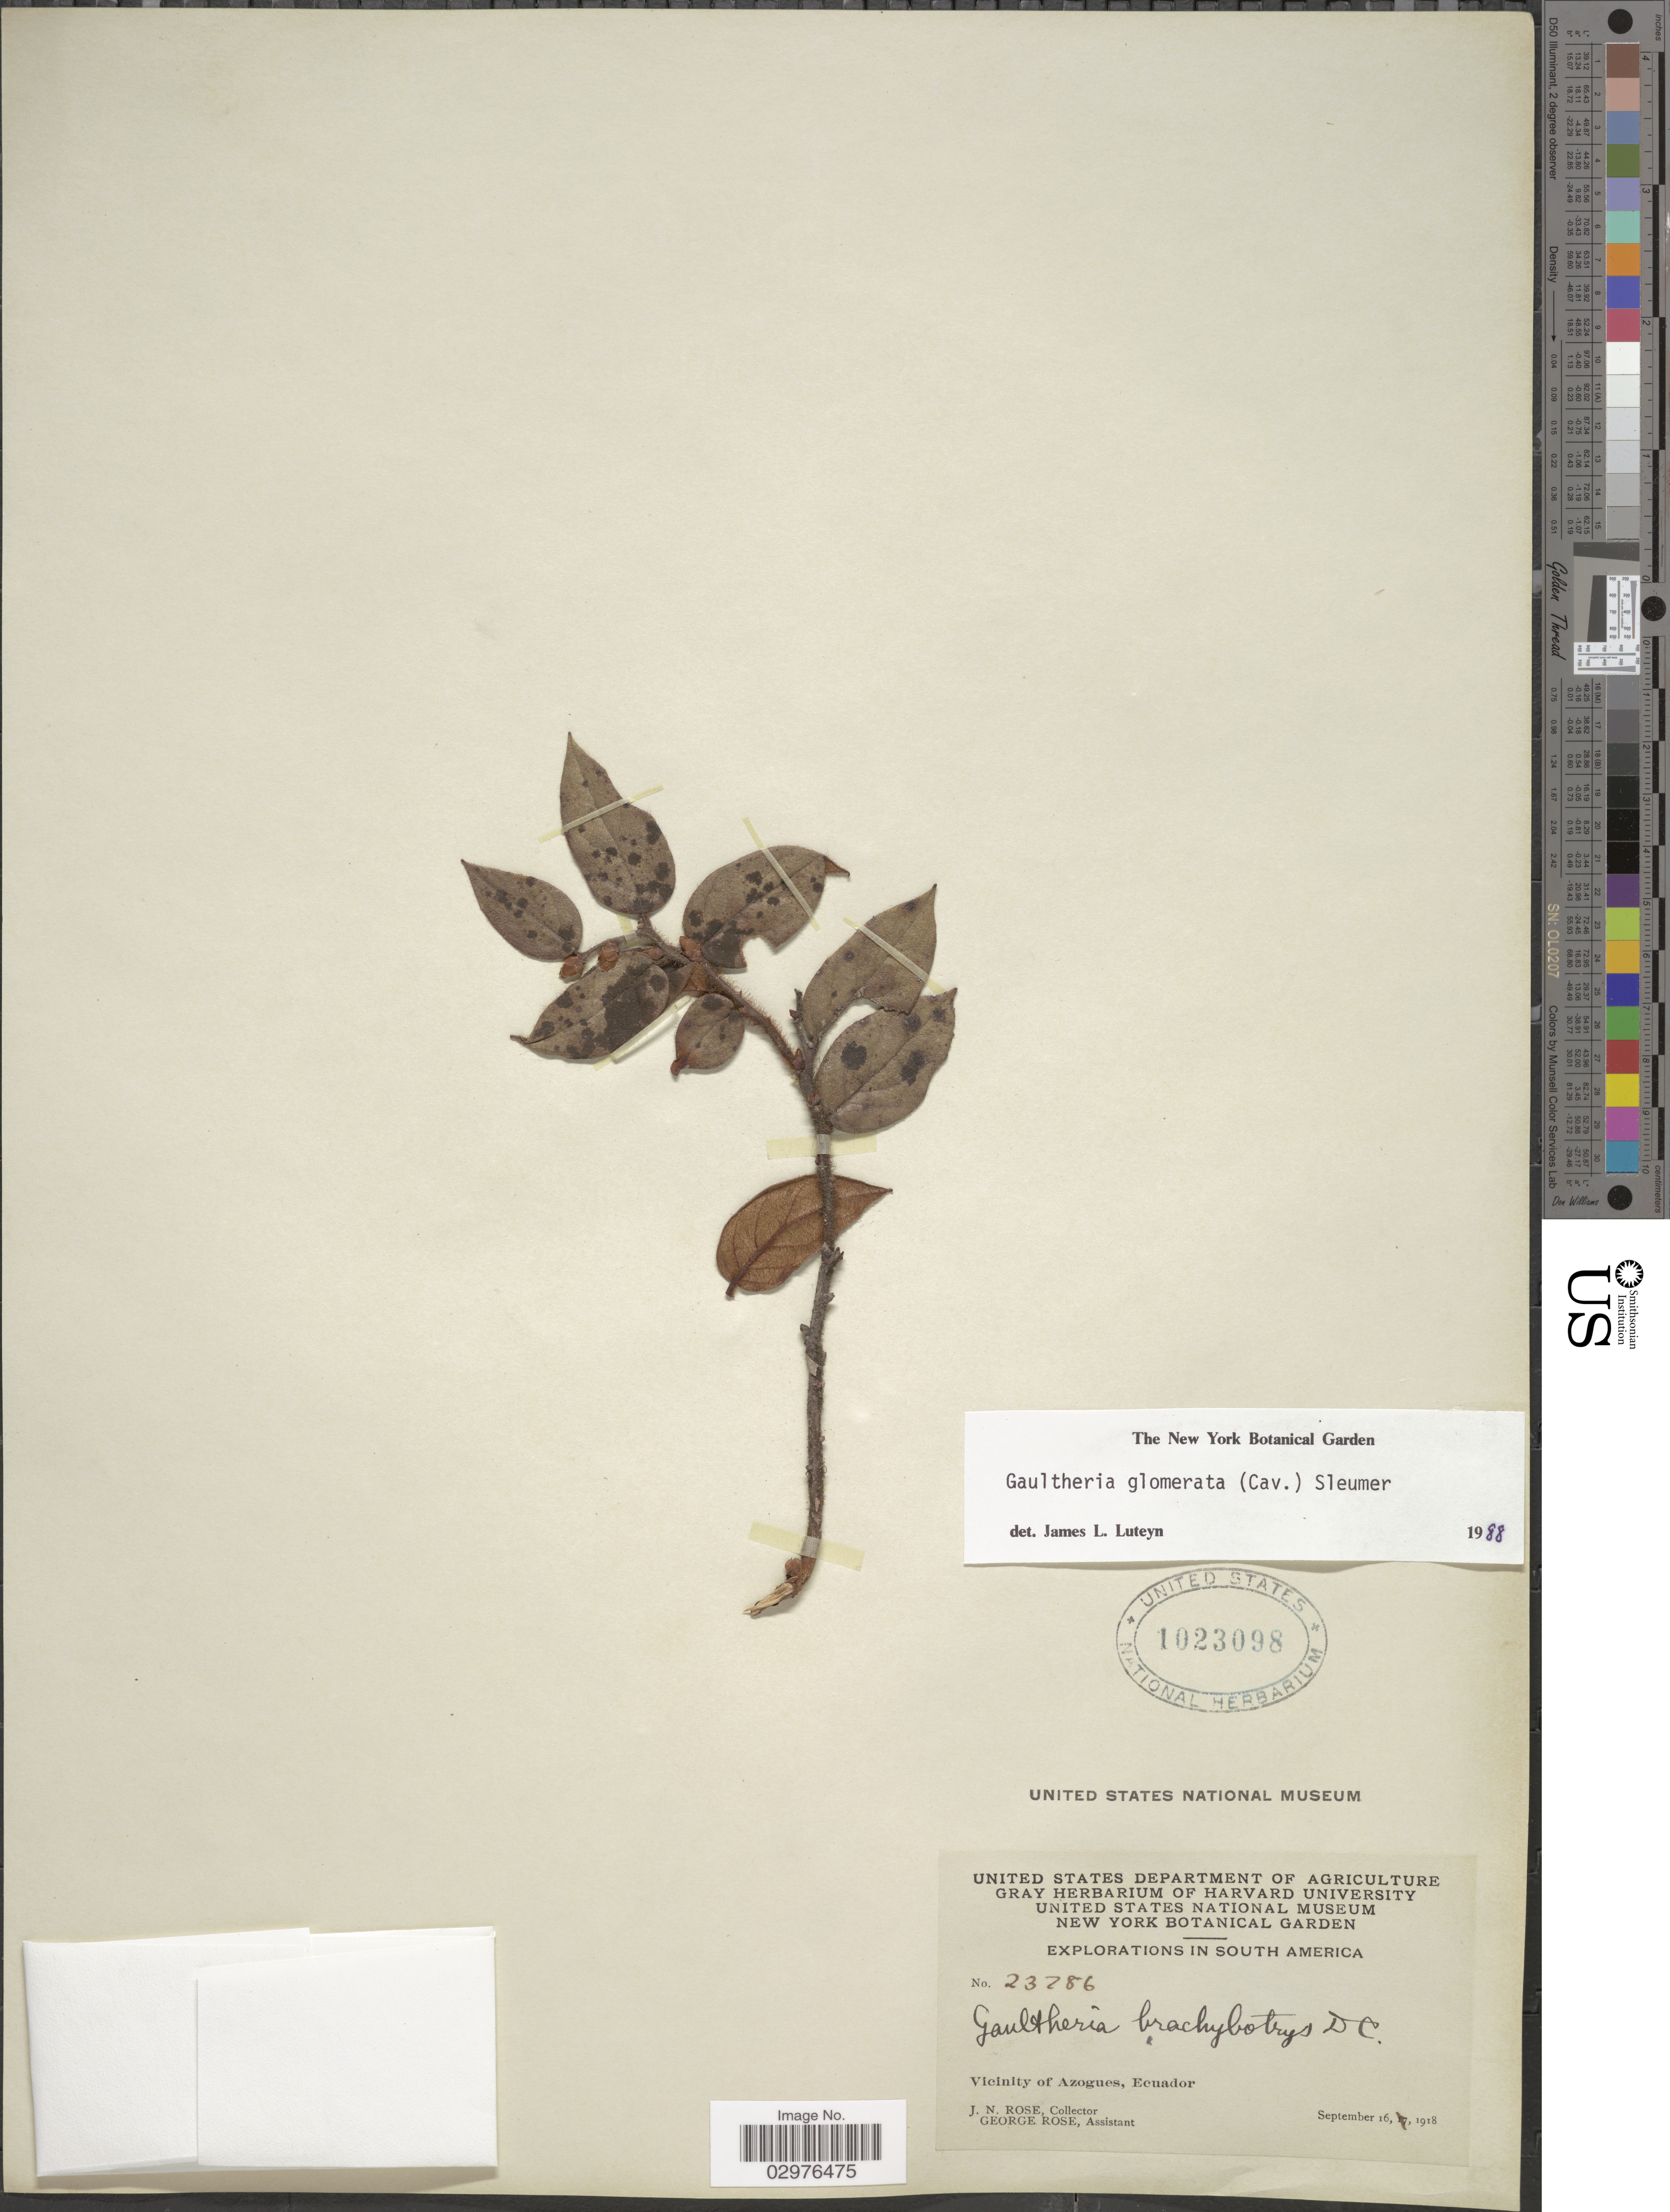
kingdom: Plantae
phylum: Tracheophyta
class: Magnoliopsida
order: Ericales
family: Ericaceae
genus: Gaultheria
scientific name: Gaultheria glomerata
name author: (Cav.) Sleumer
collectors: J. N. Rose & G. Rose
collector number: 23786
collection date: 1918-09-16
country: Ecuador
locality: Vicinity of Azogues.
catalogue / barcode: US 1023098